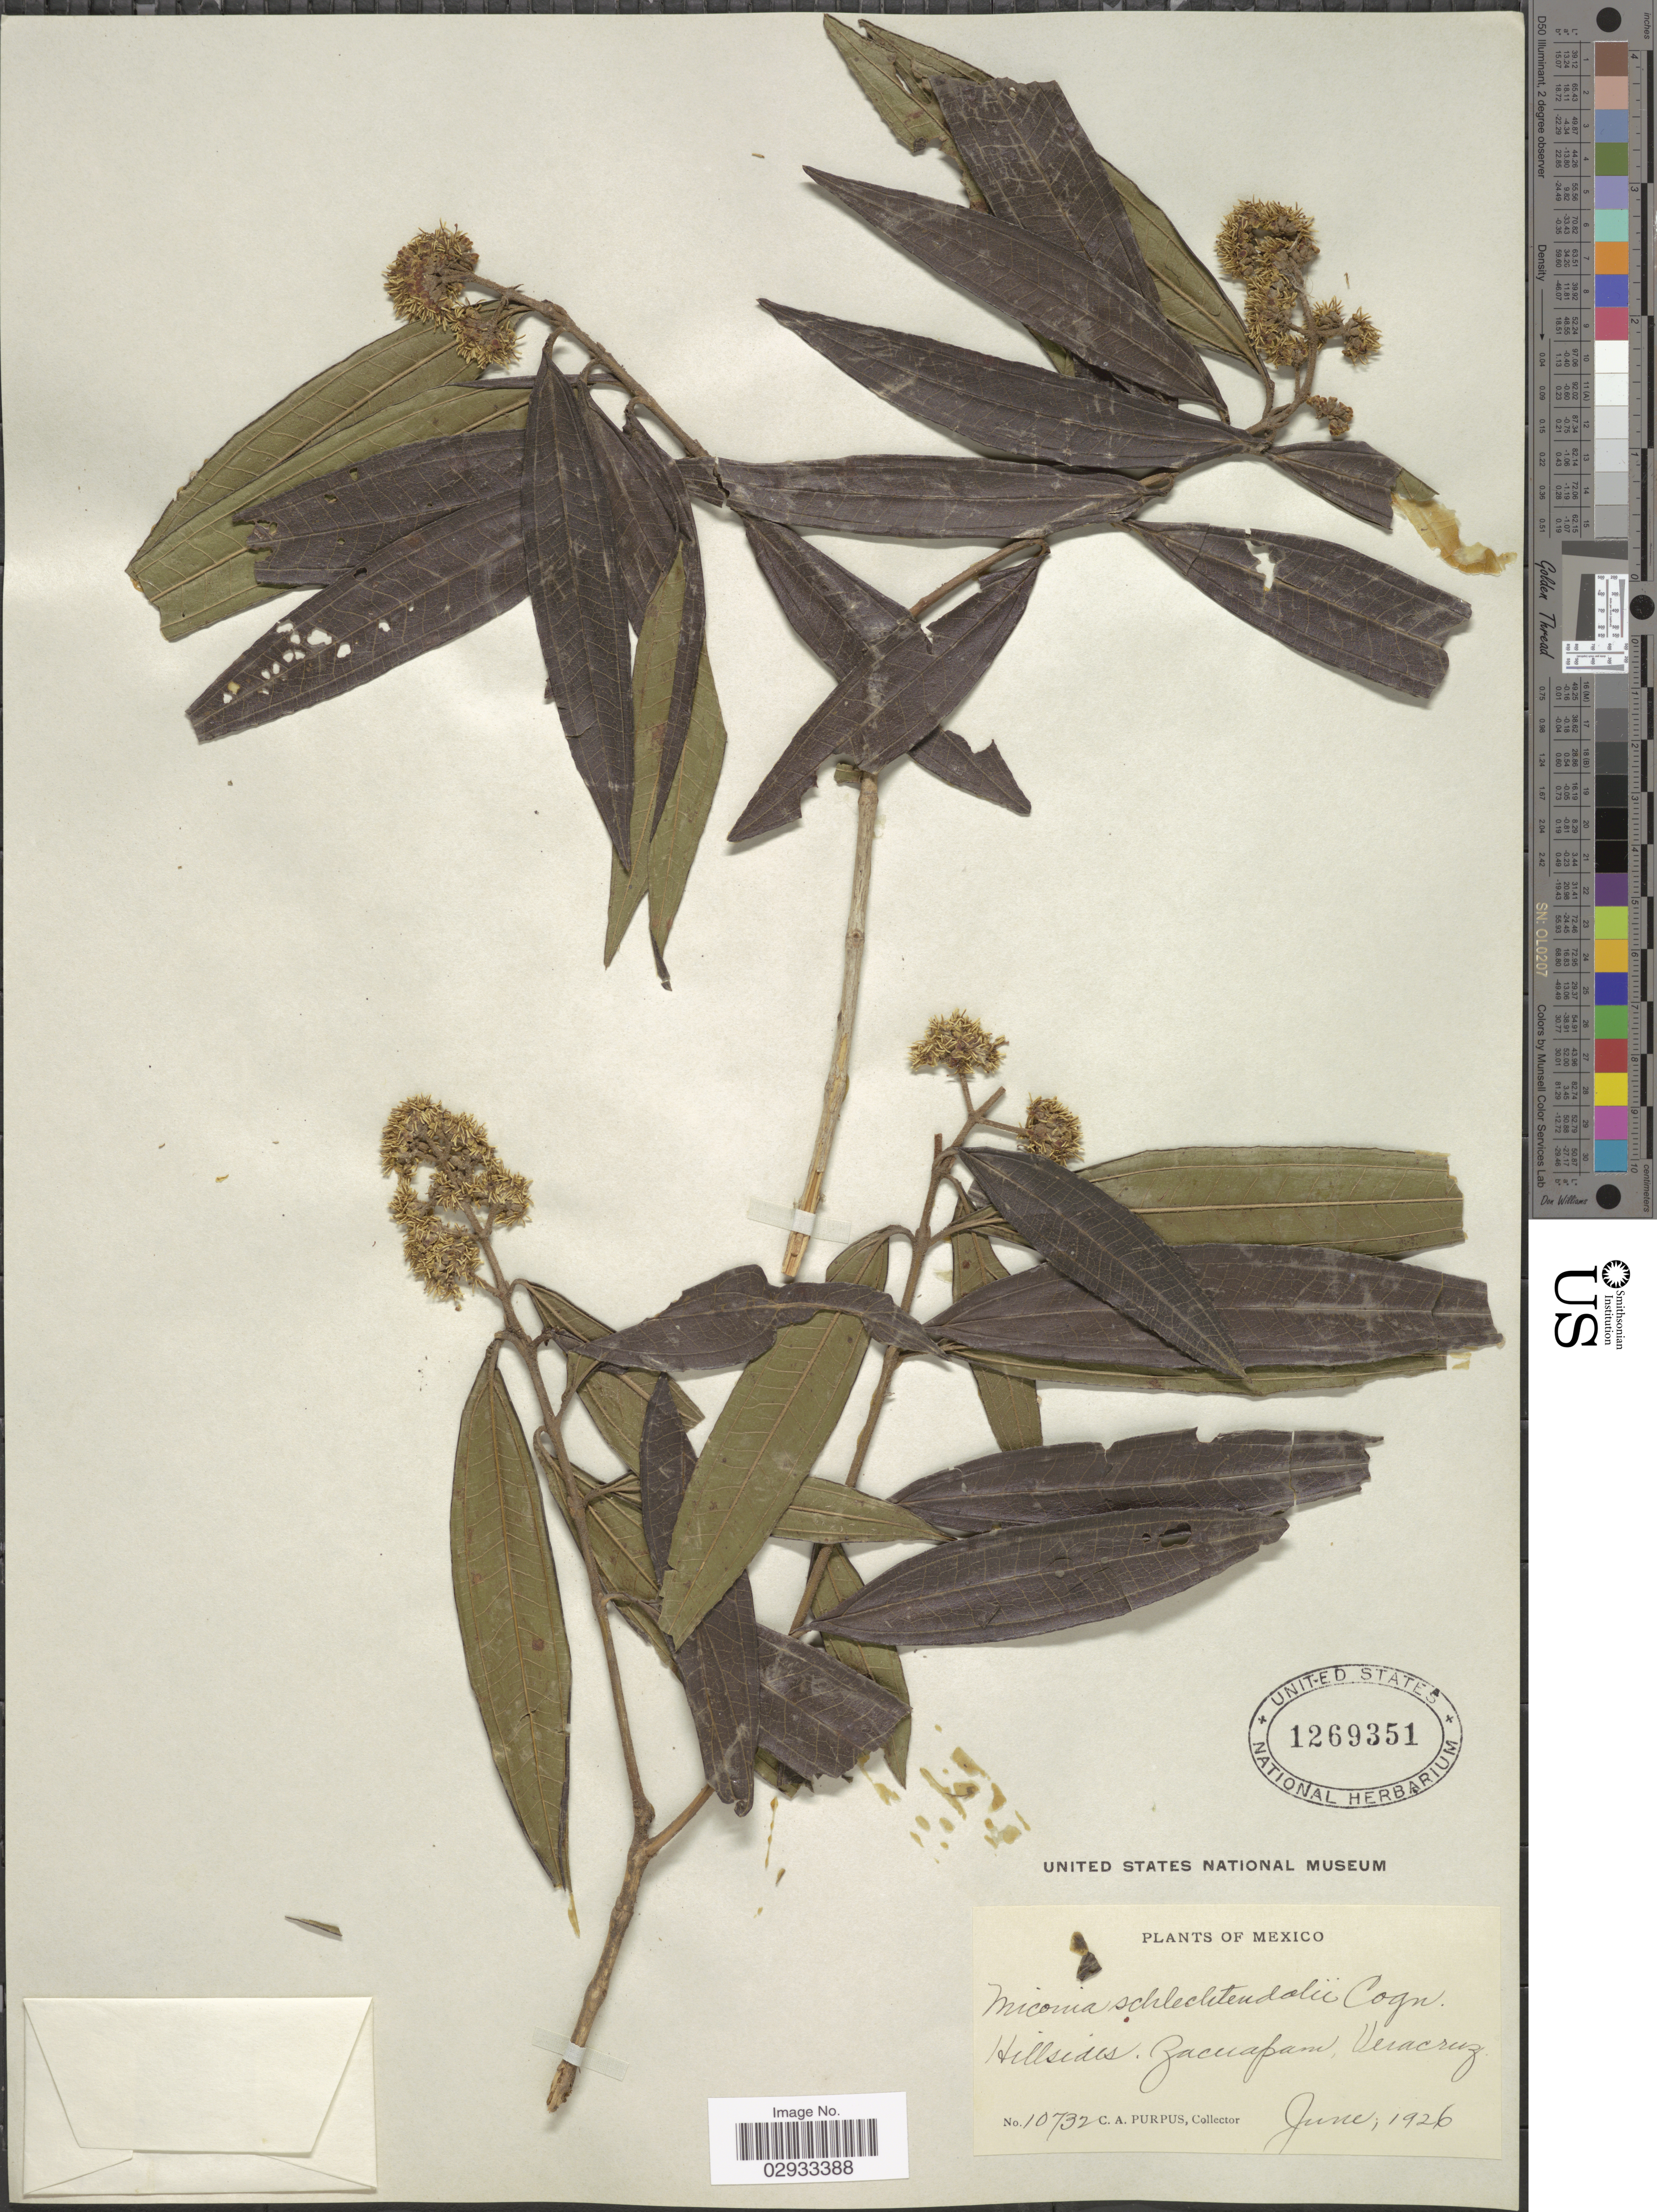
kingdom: Plantae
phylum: Tracheophyta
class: Magnoliopsida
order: Myrtales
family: Melastomataceae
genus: Miconia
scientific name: Miconia schlechtendalii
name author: Cogn. in DC.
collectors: C. A. Purpus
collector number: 10732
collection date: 1926-06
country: Mexico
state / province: Veracruz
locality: Hillsides. Zacuapam, Veracruz.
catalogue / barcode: US 1269351